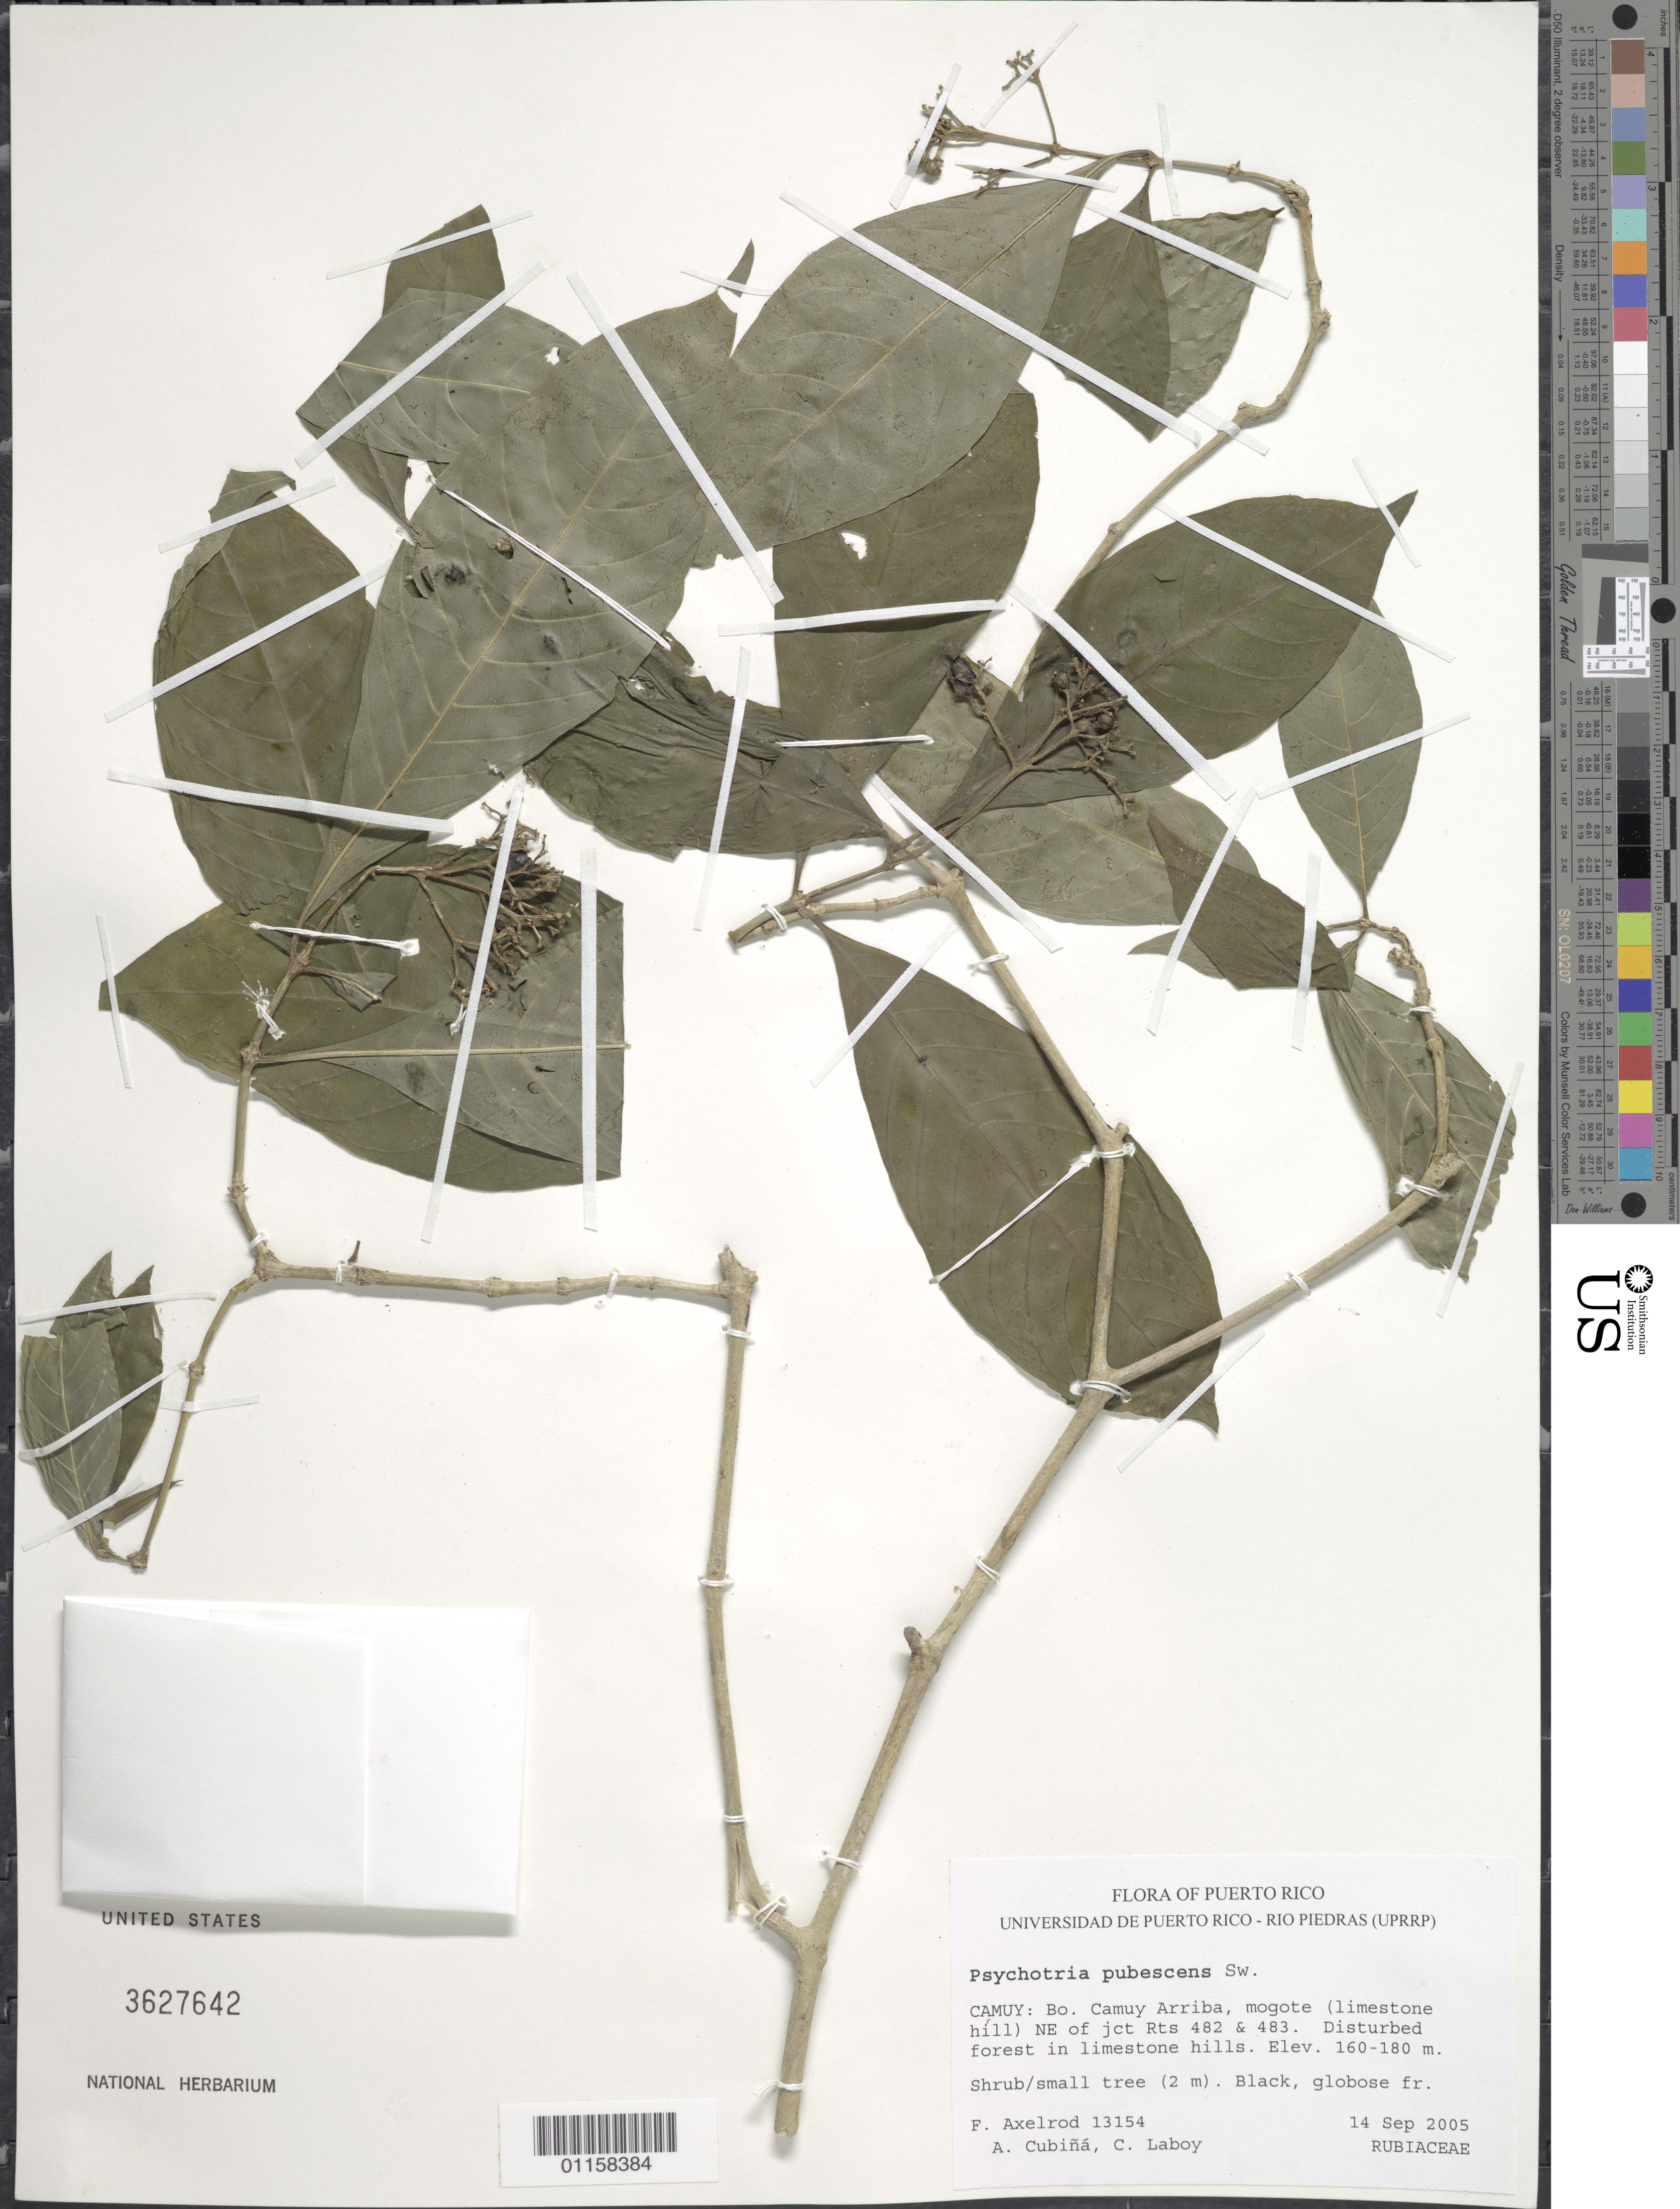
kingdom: Plantae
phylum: Tracheophyta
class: Magnoliopsida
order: Gentianales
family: Rubiaceae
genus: Psychotria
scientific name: Psychotria pubescens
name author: Sw.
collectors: F. S. Axelrod, A. Cubiná & C. Laboy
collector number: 13154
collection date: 2005-09-14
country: Puerto Rico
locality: Camuy. Bo. Camuy Arriba, mogote NE of junction Rts. 482 and 483.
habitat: Disturbed forest in limestone hills.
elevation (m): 160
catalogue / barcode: US 3627642